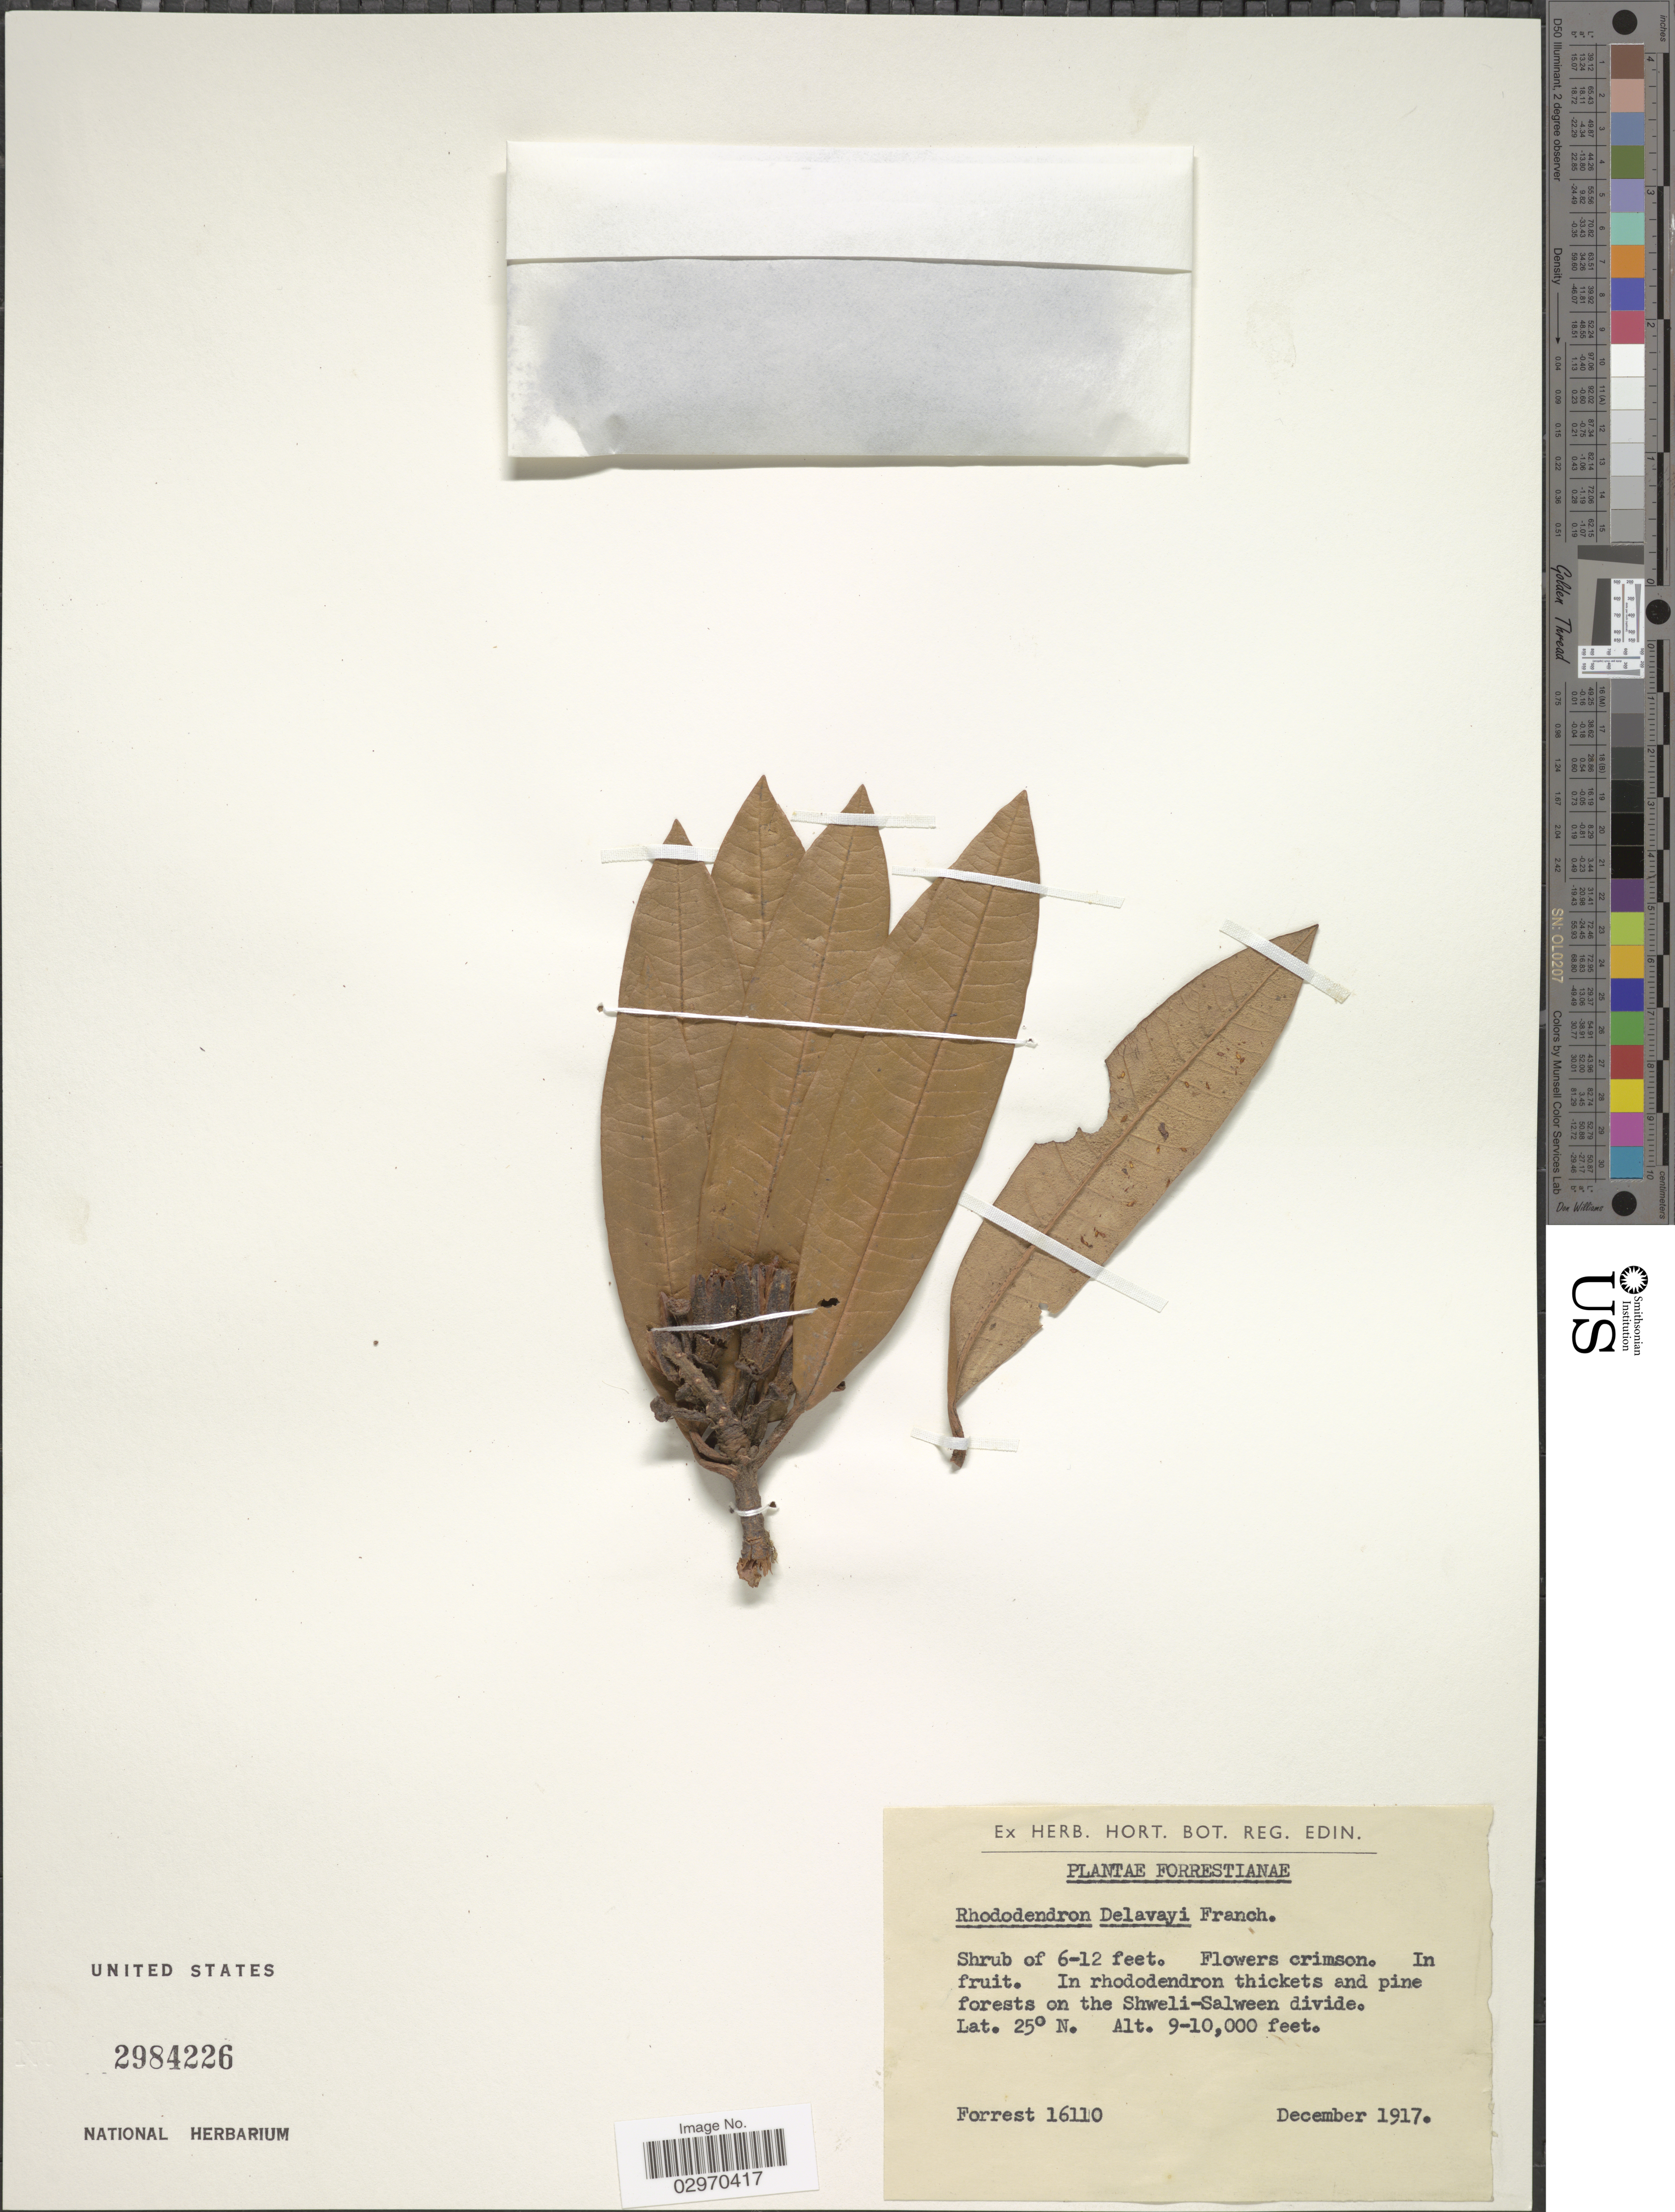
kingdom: Plantae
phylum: Tracheophyta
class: Magnoliopsida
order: Ericales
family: Ericaceae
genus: Rhododendron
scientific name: Rhododendron delavayi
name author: Franch.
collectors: -. Forrest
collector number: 16110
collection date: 1917-12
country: China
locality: Shweli-Salween divide.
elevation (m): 2743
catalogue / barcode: US 2984226